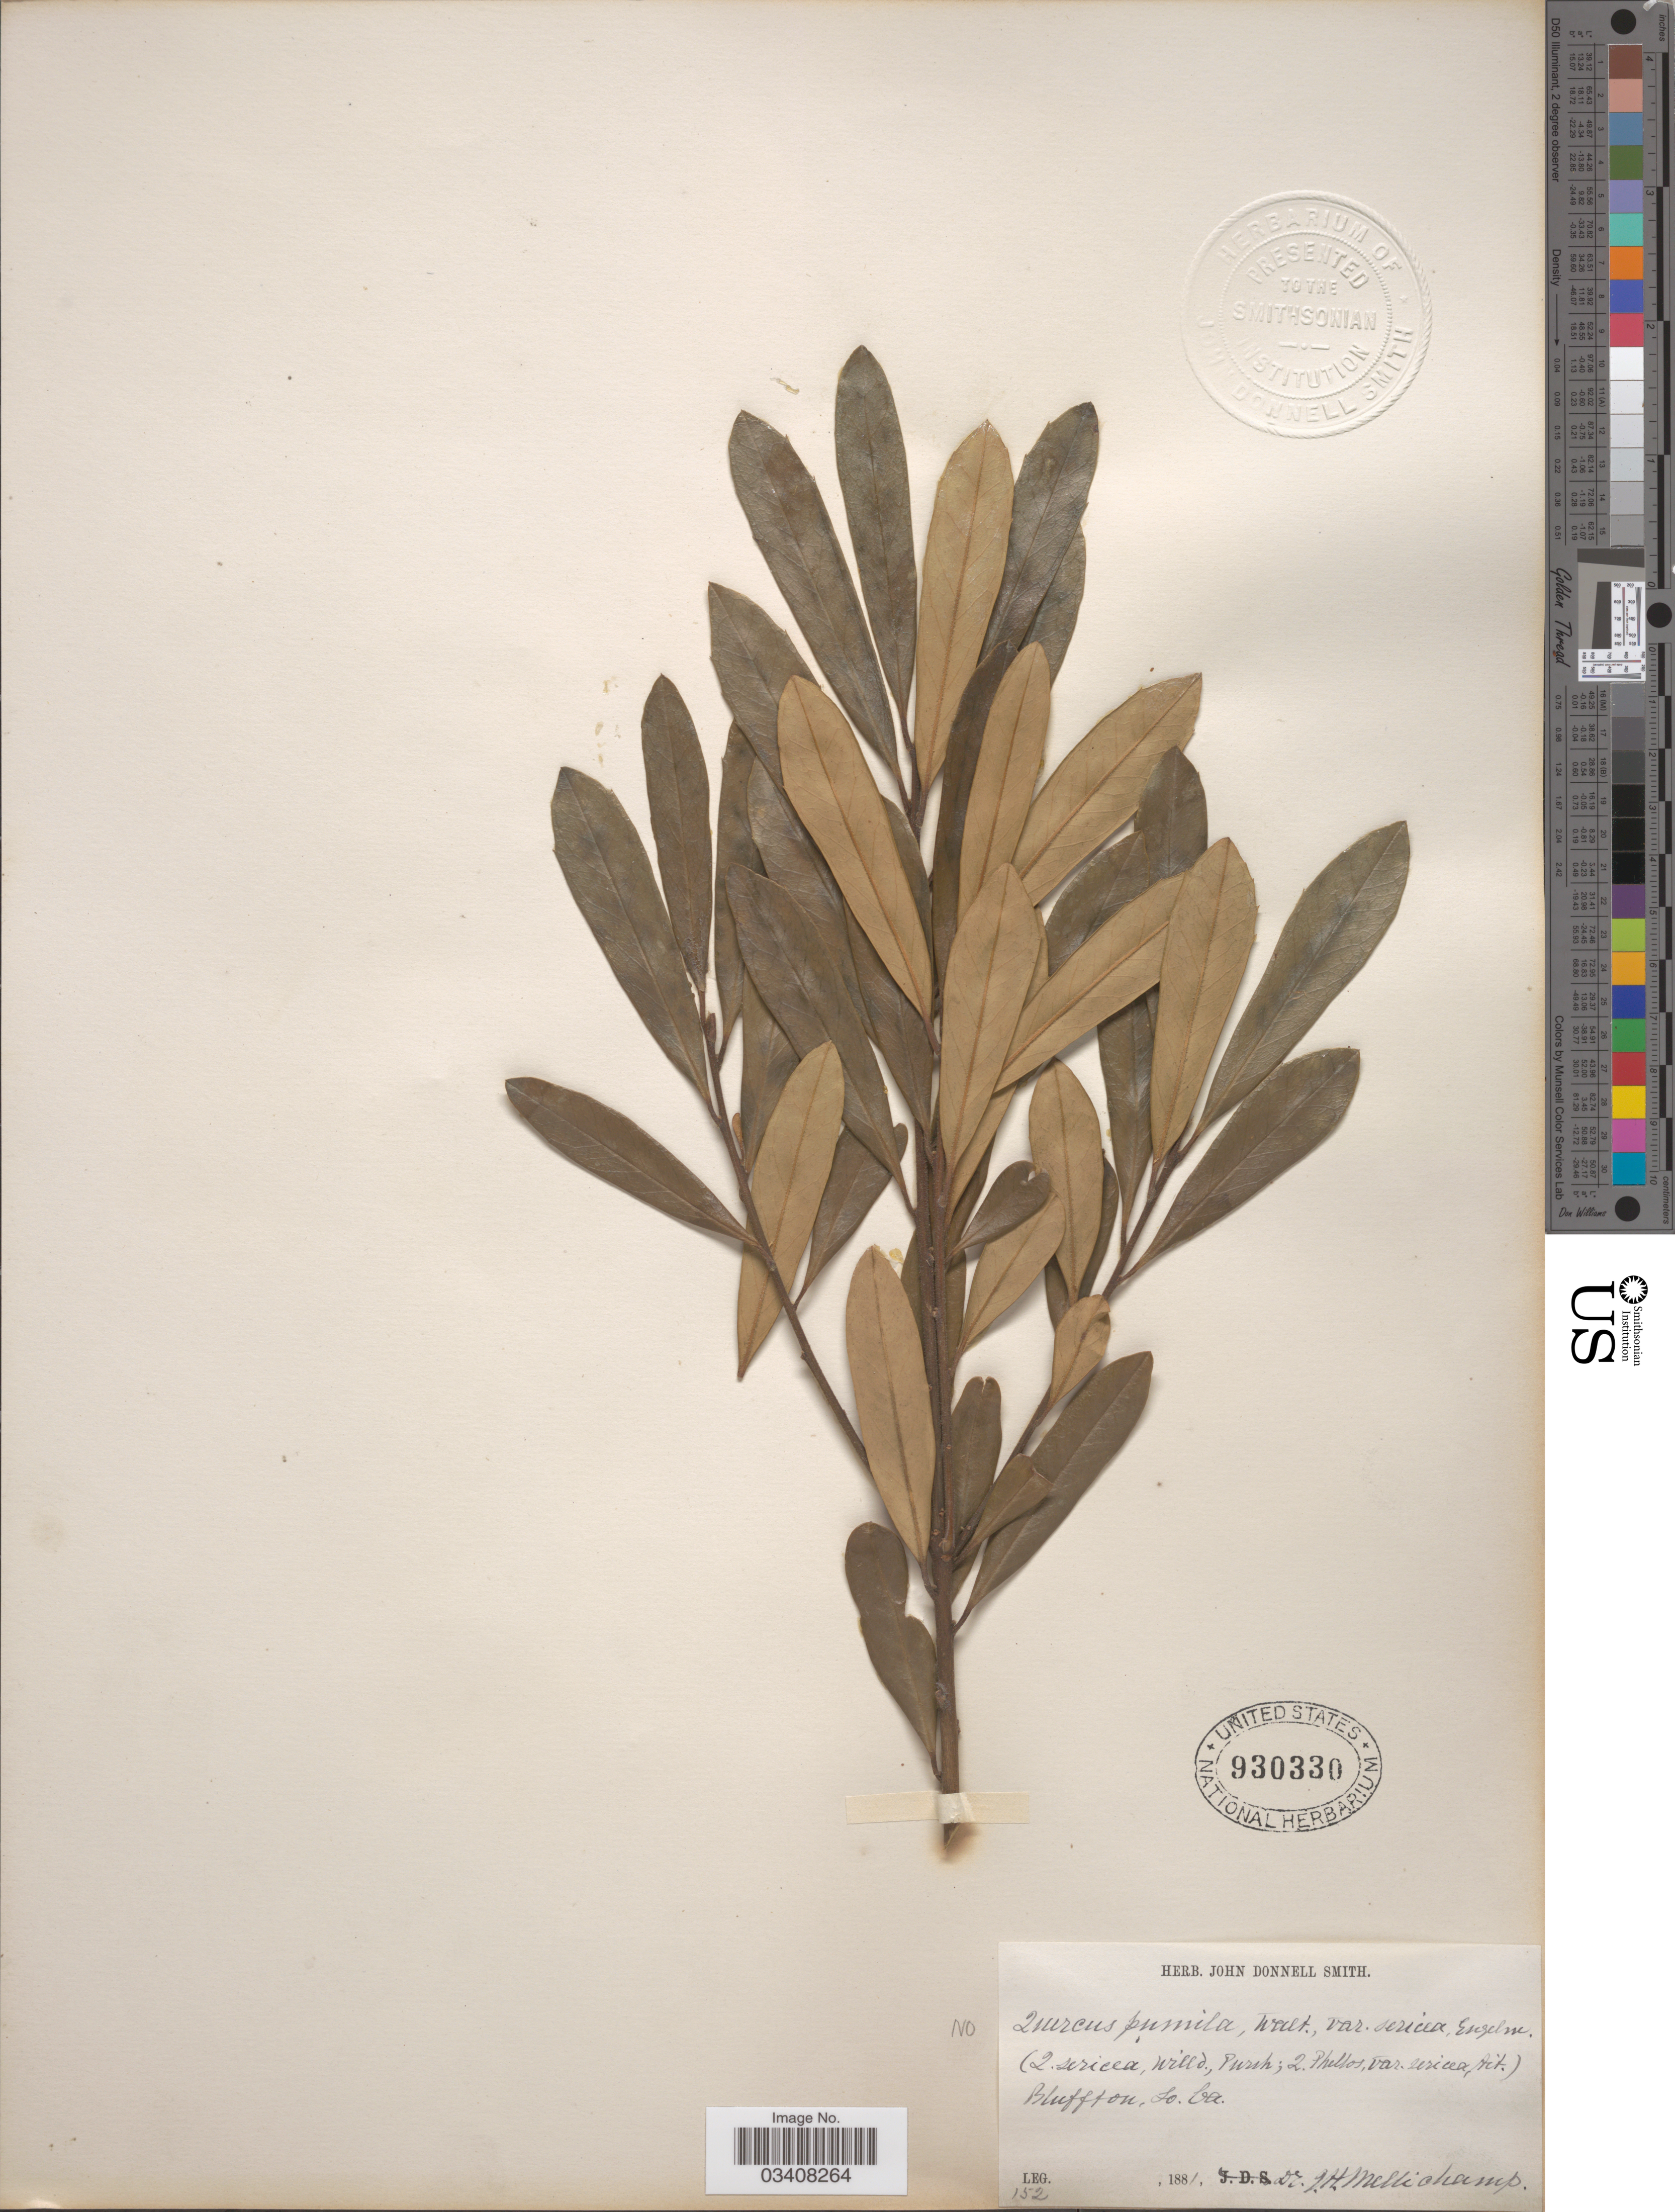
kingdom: Plantae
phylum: Tracheophyta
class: Magnoliopsida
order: Fagales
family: Fagaceae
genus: Quercus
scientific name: Quercus pumila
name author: Walter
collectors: J. H. Mellichamp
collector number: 152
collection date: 1881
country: United States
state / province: South Carolina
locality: Bluffton.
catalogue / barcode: US 930330